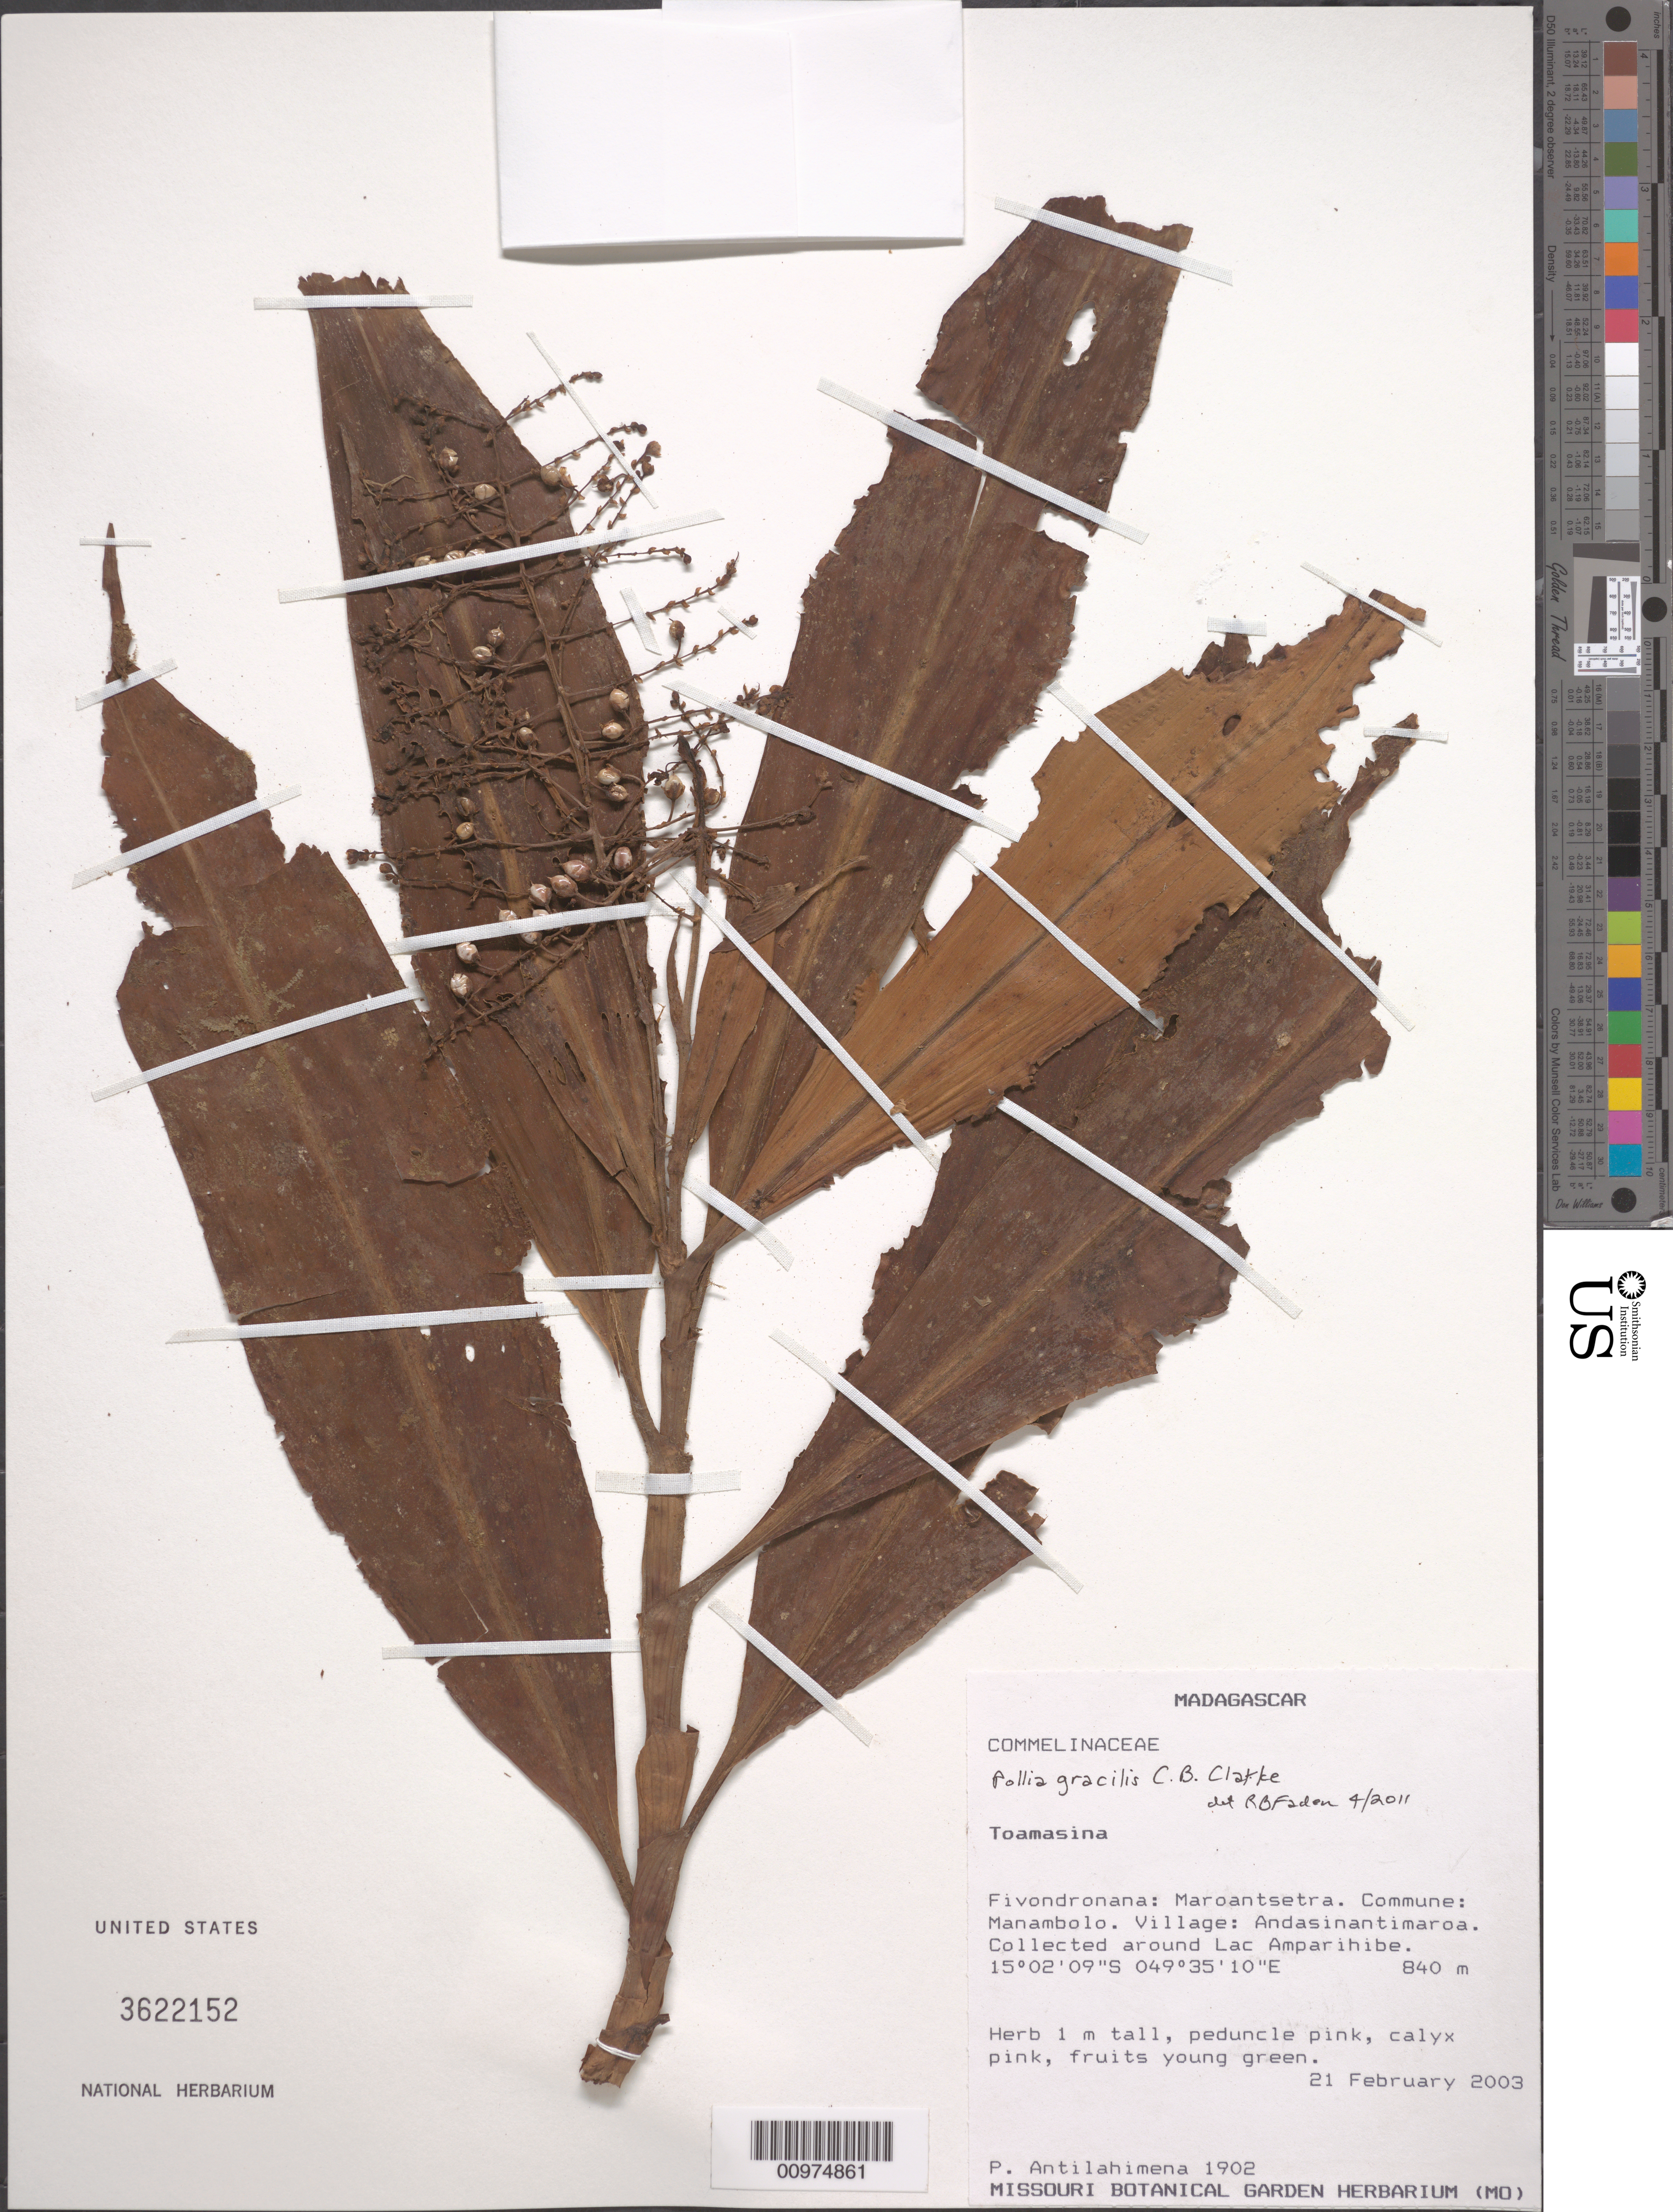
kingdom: Plantae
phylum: Tracheophyta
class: Liliopsida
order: Commelinales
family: Commelinaceae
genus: Pollia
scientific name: Pollia gracilis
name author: C.B. Clarke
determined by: Faden, Robert B., (US), Smithsonian Institution - National Museum of Natural History (UNITED STATES)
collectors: P. Antilahimena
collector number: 1902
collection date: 2003-02-21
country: Madagascar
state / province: Analanjirofo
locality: Fivondronana: Maroantsetra. Commune: Manambolo. Village: Andasinantimaroa. Collected around Lac Amparihibe.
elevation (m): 840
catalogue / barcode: US 3622152